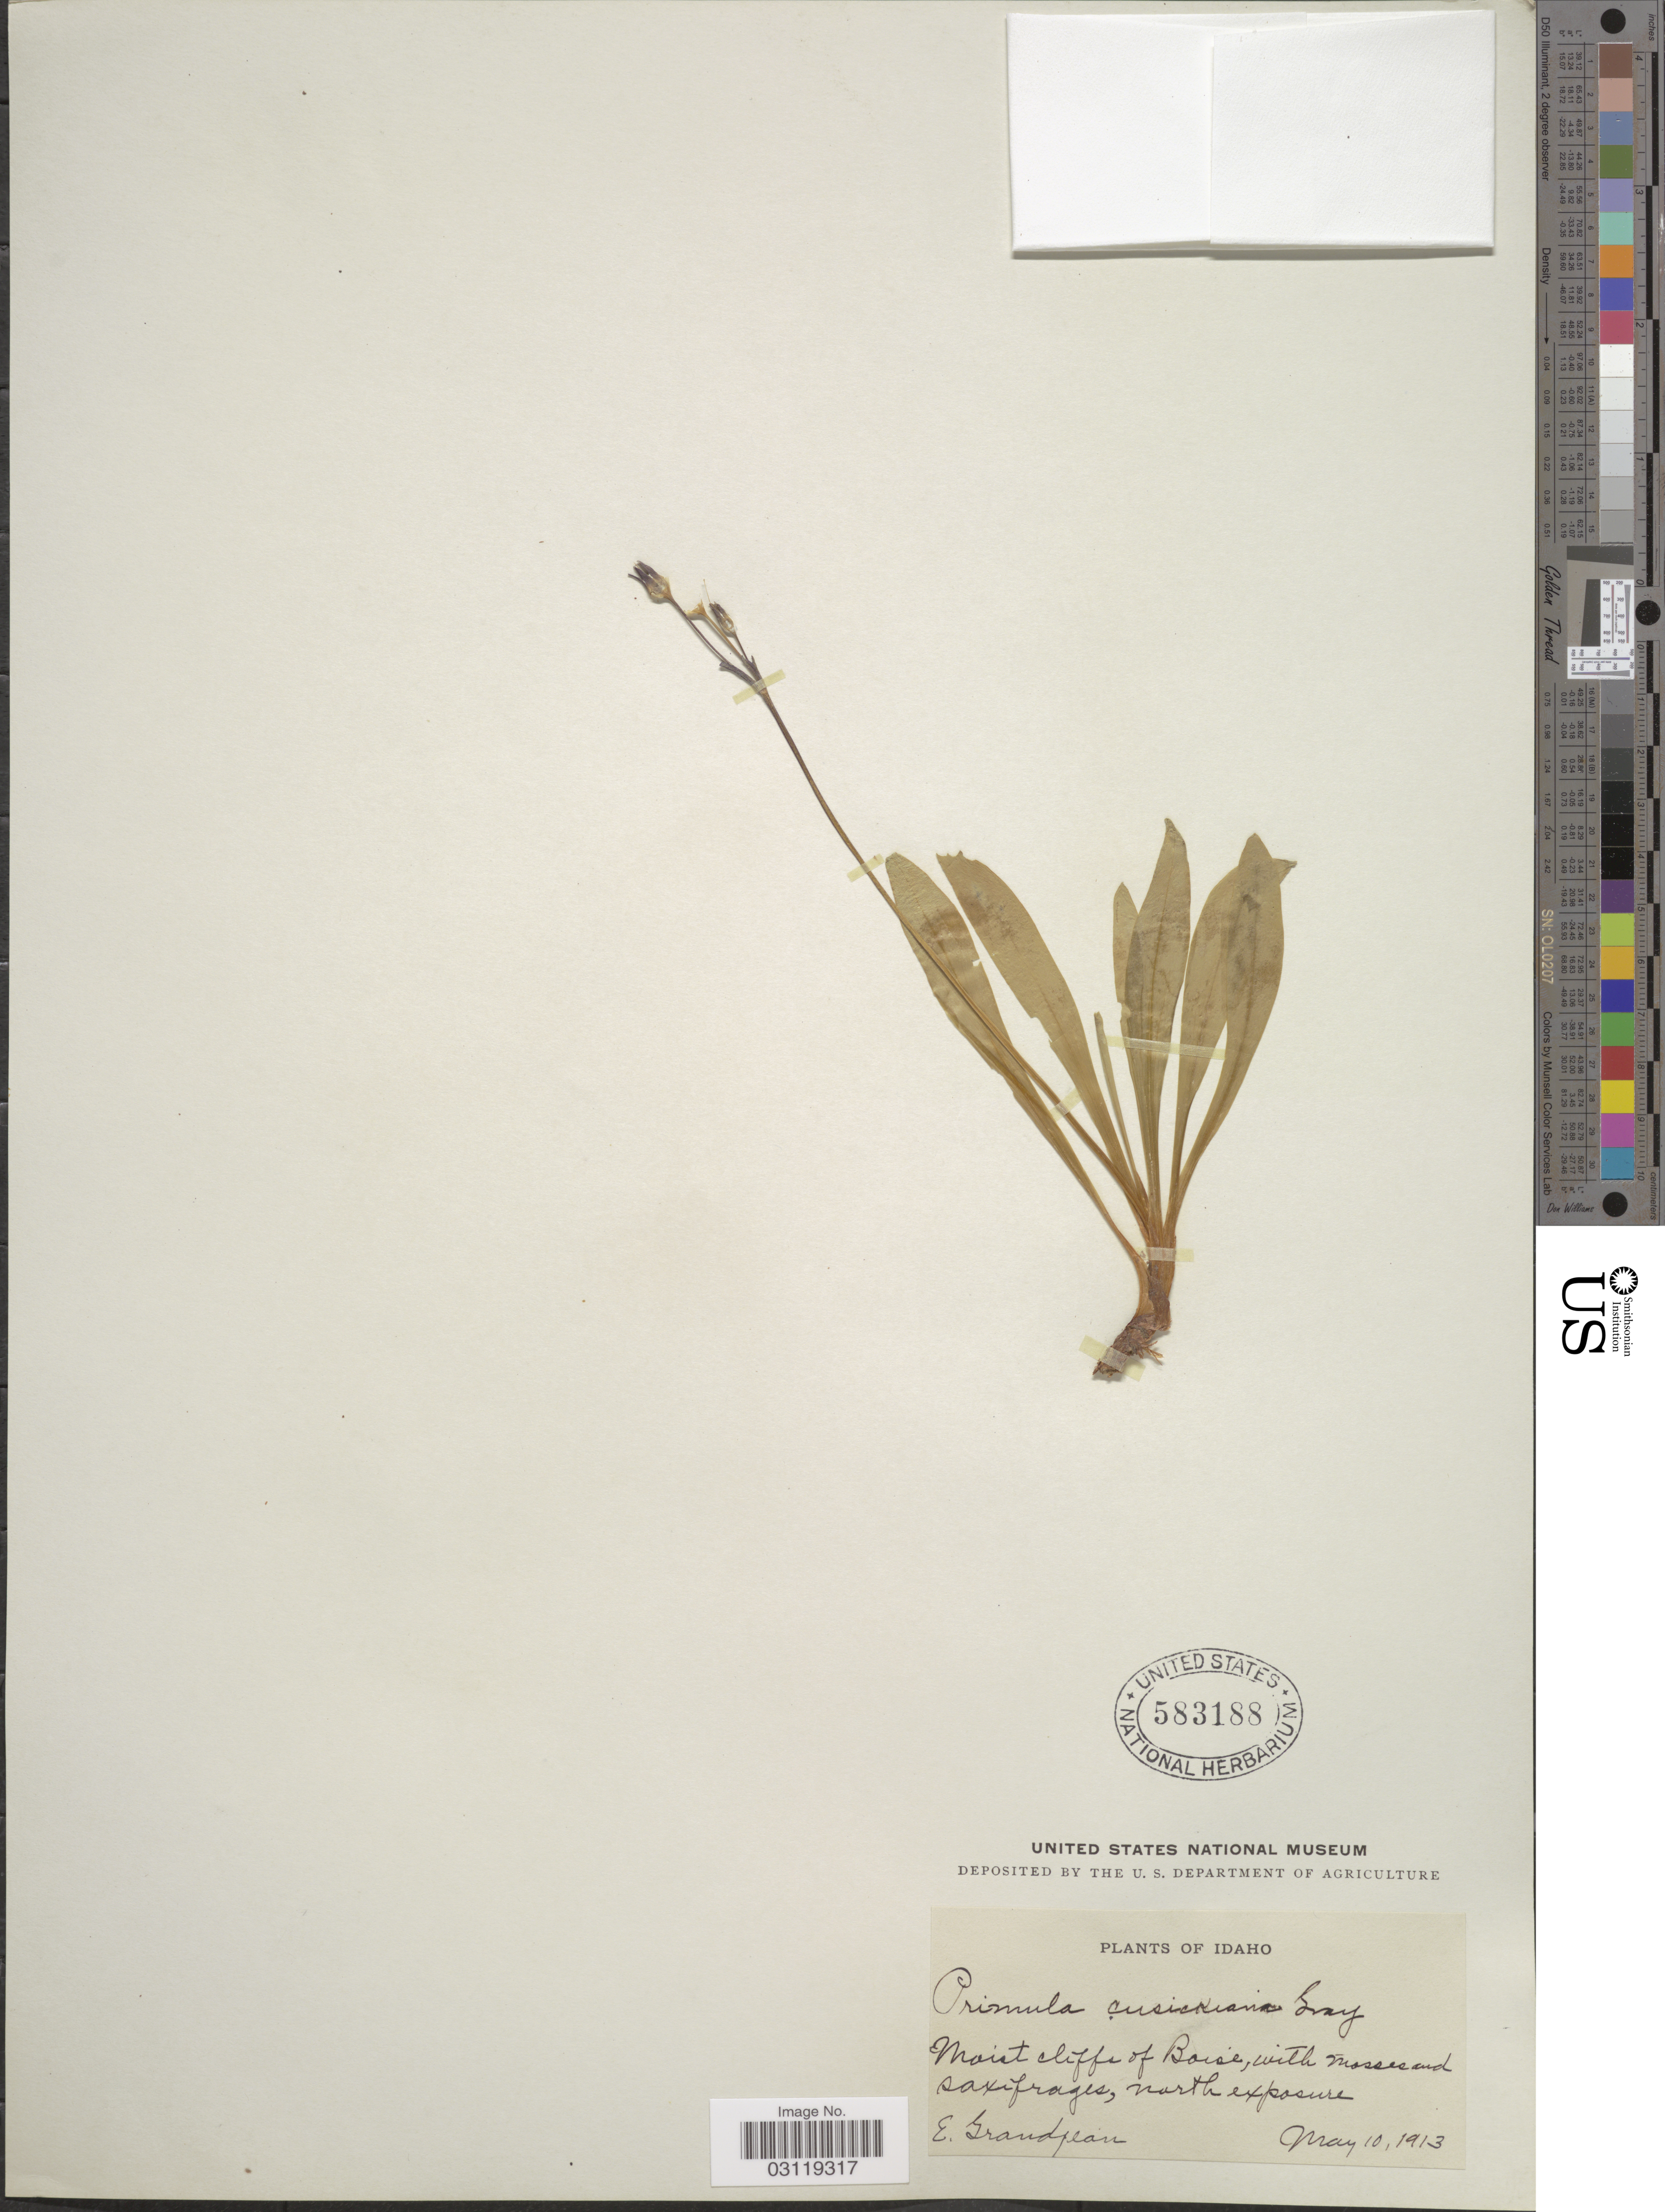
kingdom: Plantae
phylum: Tracheophyta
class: Magnoliopsida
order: Ericales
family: Primulaceae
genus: Primula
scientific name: Primula cusickiana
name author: (A. Gray) A. Gray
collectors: E. Grandjean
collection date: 1913-05-10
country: United States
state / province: Idaho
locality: Moist cliffs of Boise, north exposure.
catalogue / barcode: US 583188